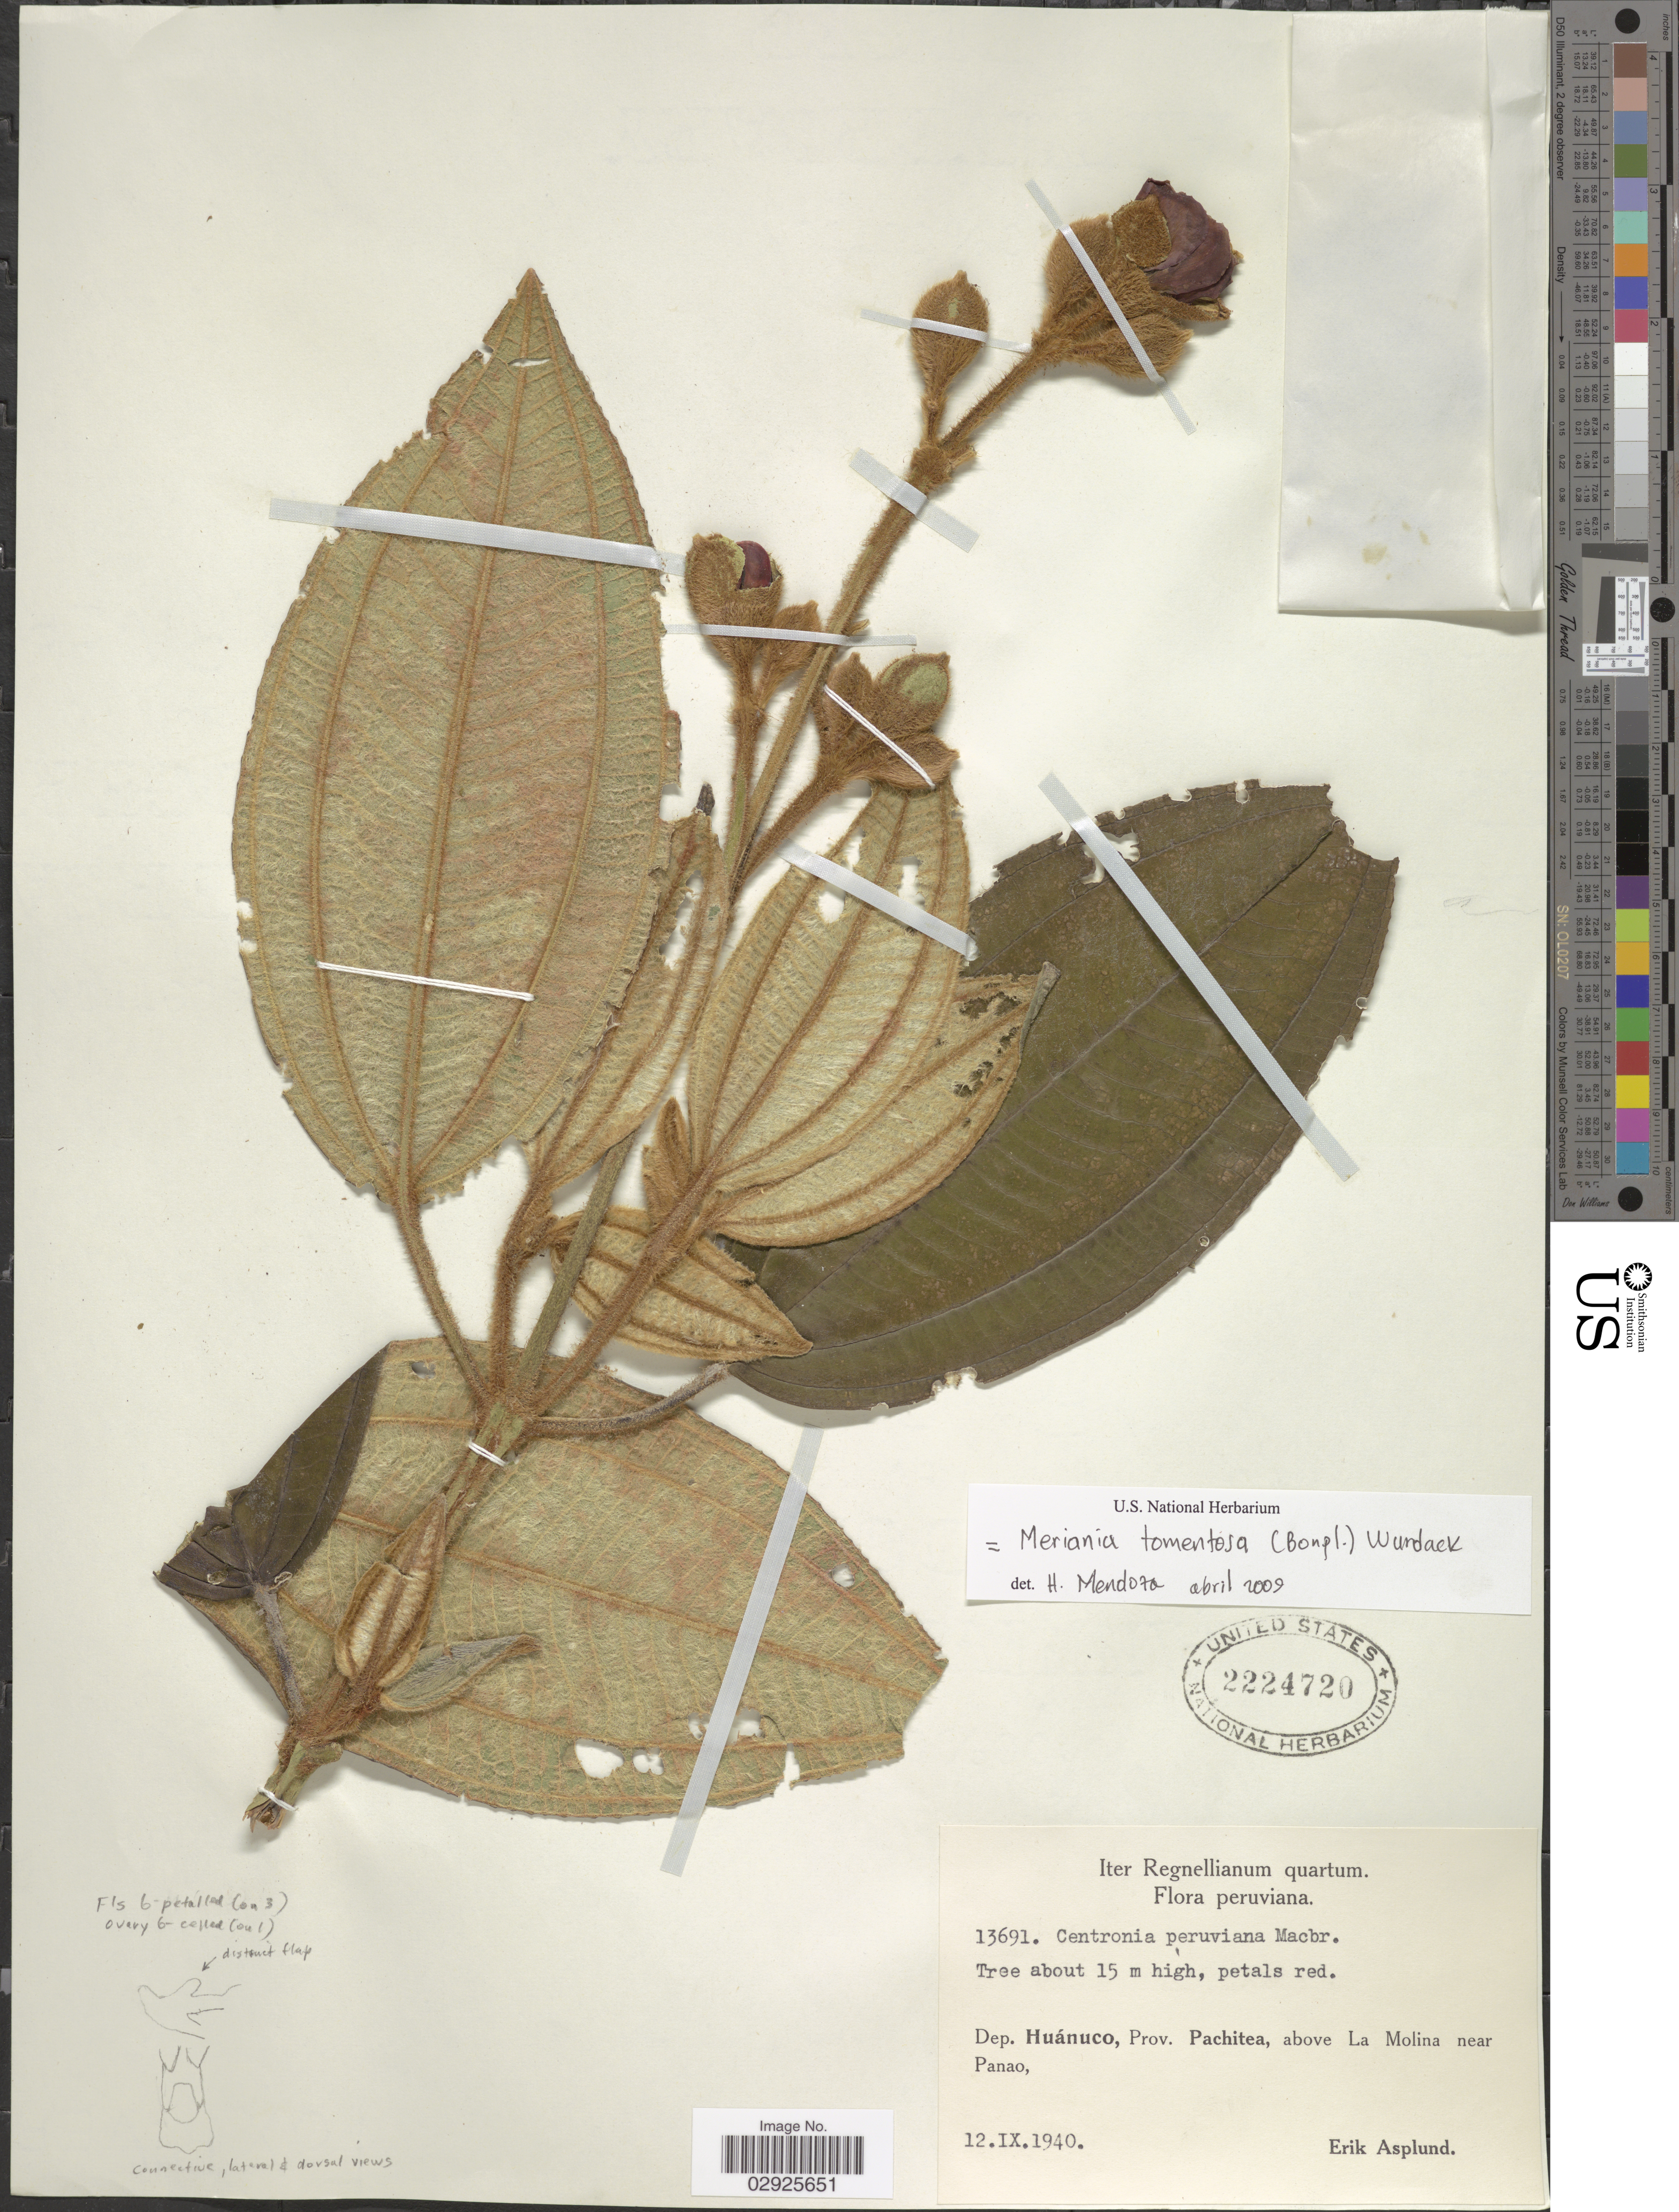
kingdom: Plantae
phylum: Tracheophyta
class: Magnoliopsida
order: Myrtales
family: Melastomataceae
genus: Meriania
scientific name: Meriania tomentosa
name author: (Cogn.) Wurdack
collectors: E. Asplund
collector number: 13691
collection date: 1940-09-12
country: Peru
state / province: Huánuco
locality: Dep. Huánuco, Prov. Pachitea, above La Molina near Panao.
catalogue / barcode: US 2224720